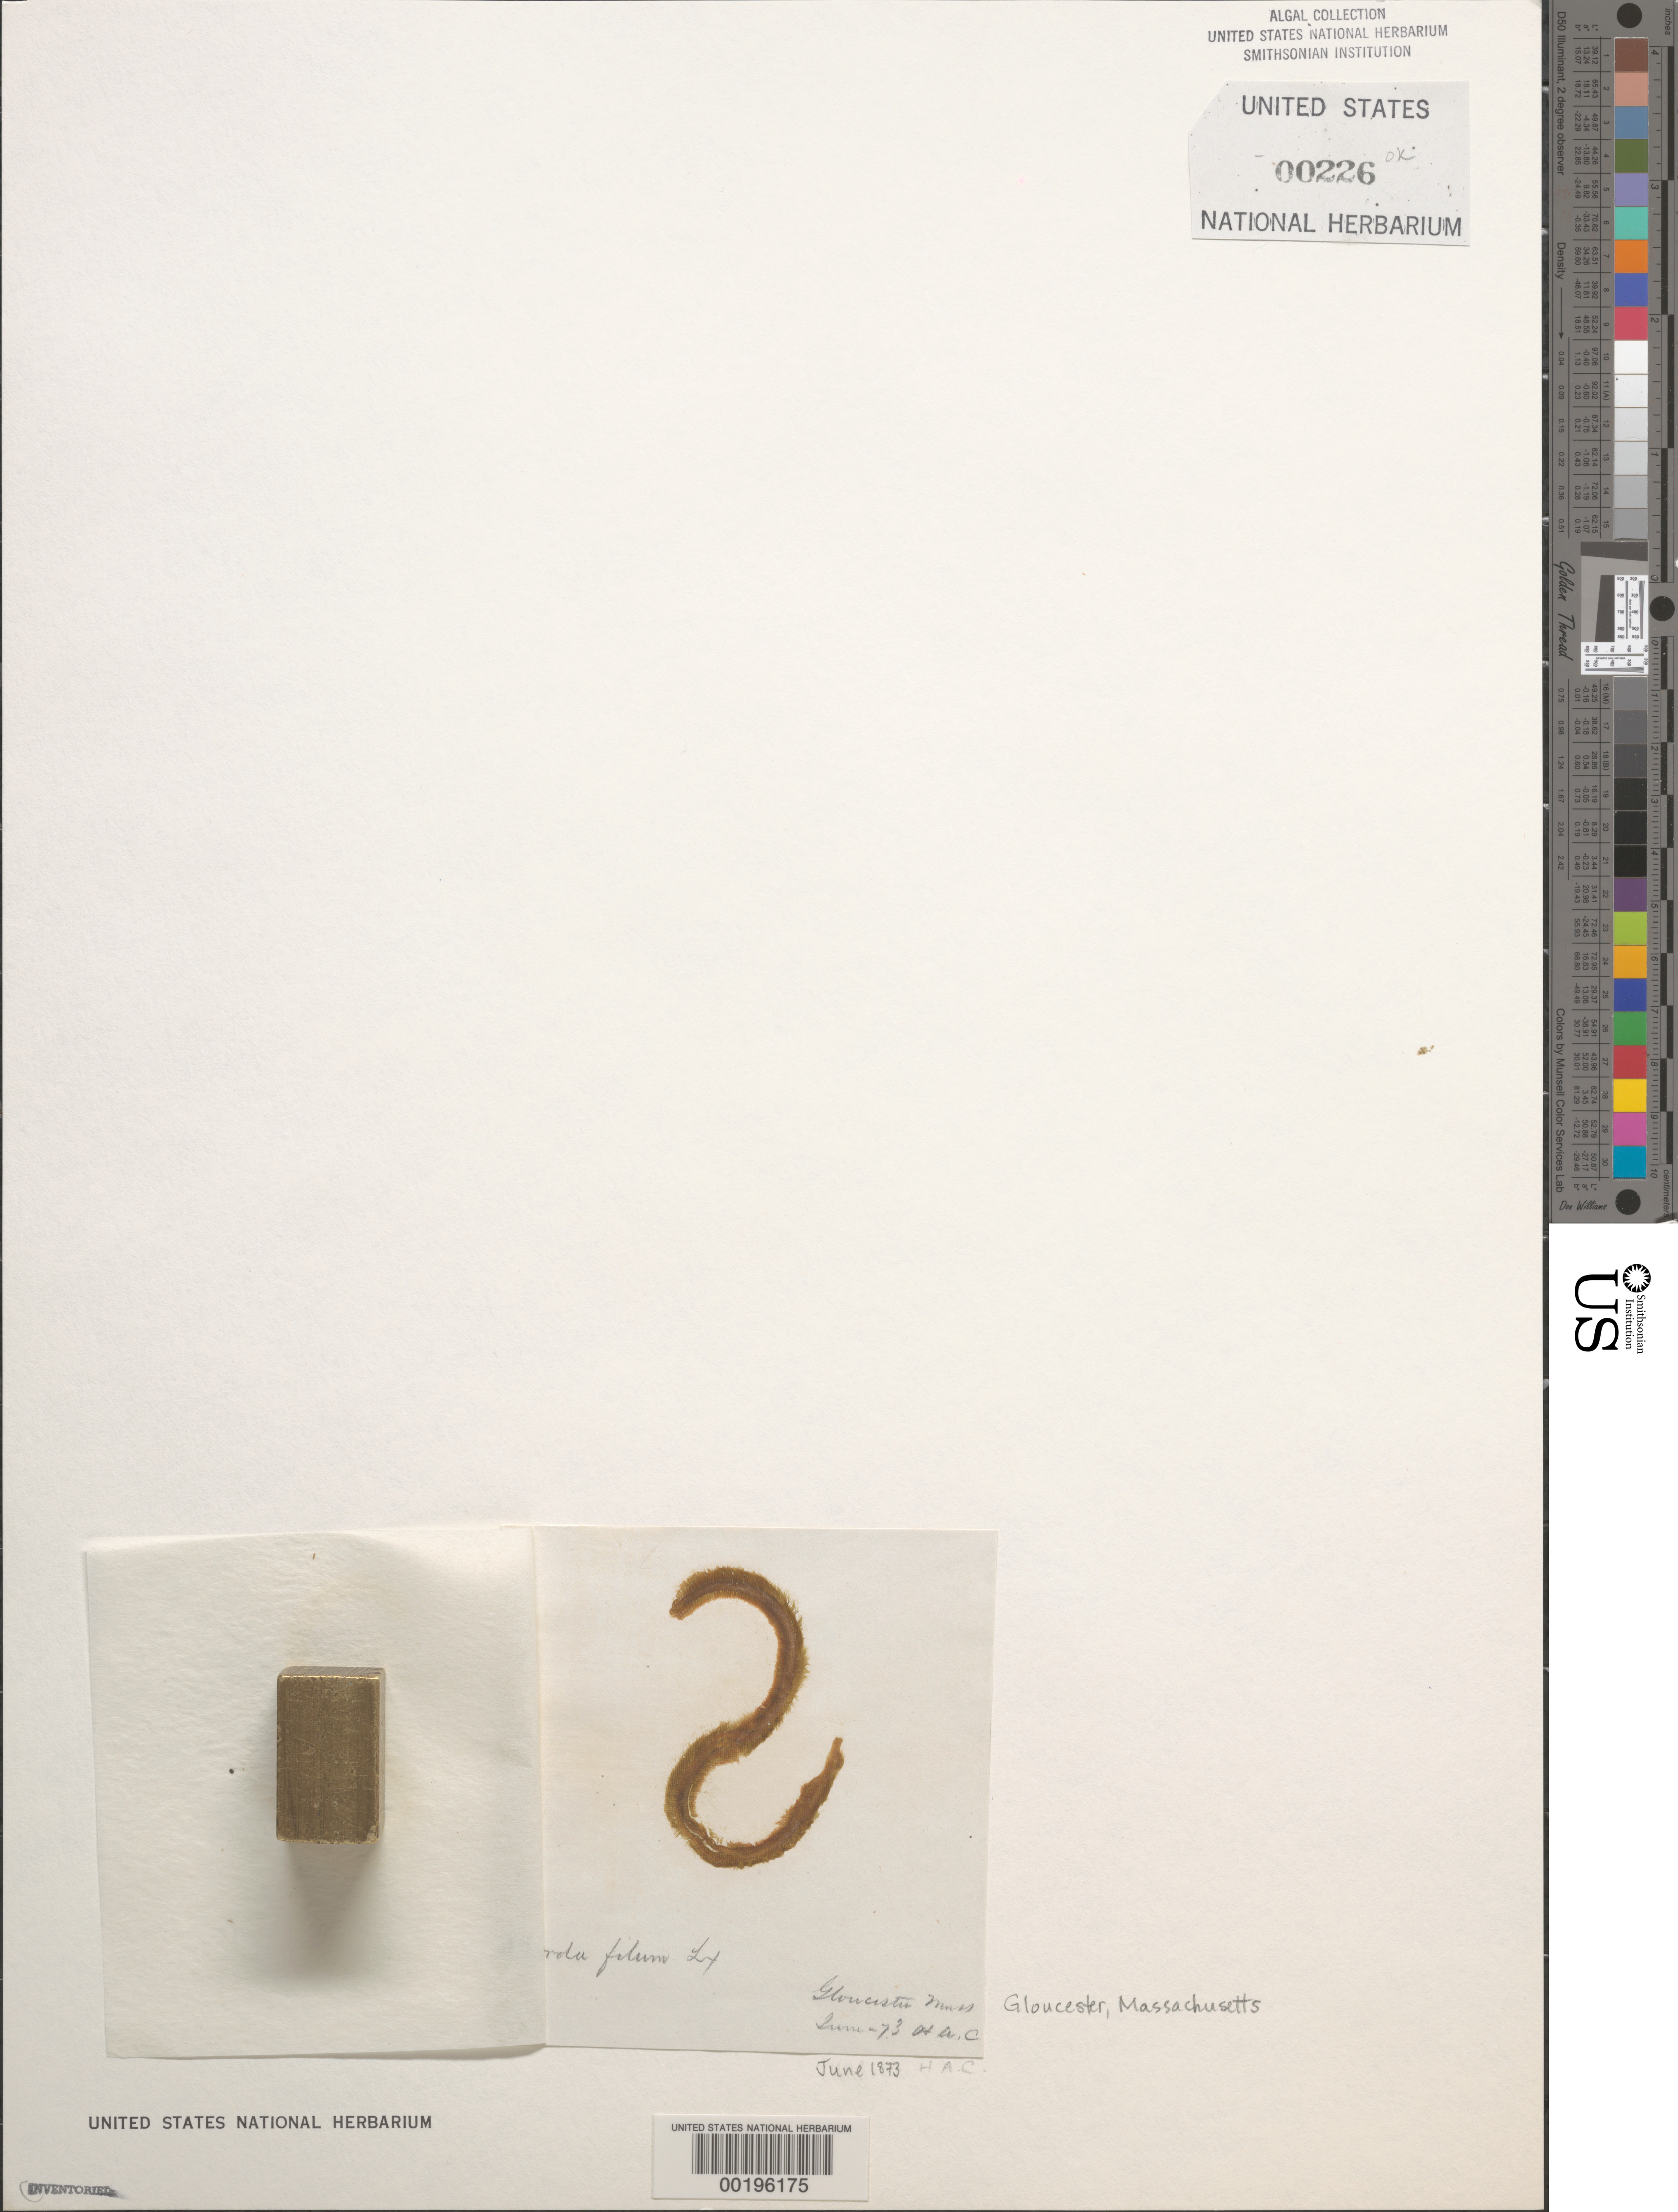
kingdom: Chromista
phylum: Ochrophyta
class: Phaeophyceae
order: Laminariales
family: Chordaceae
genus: Chorda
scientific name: Chorda filum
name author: (L.) Stackh.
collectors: H. A. C.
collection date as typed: Jun 1873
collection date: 1873-06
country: United States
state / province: Massachusetts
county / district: Essex County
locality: Gloucester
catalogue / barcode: US 226